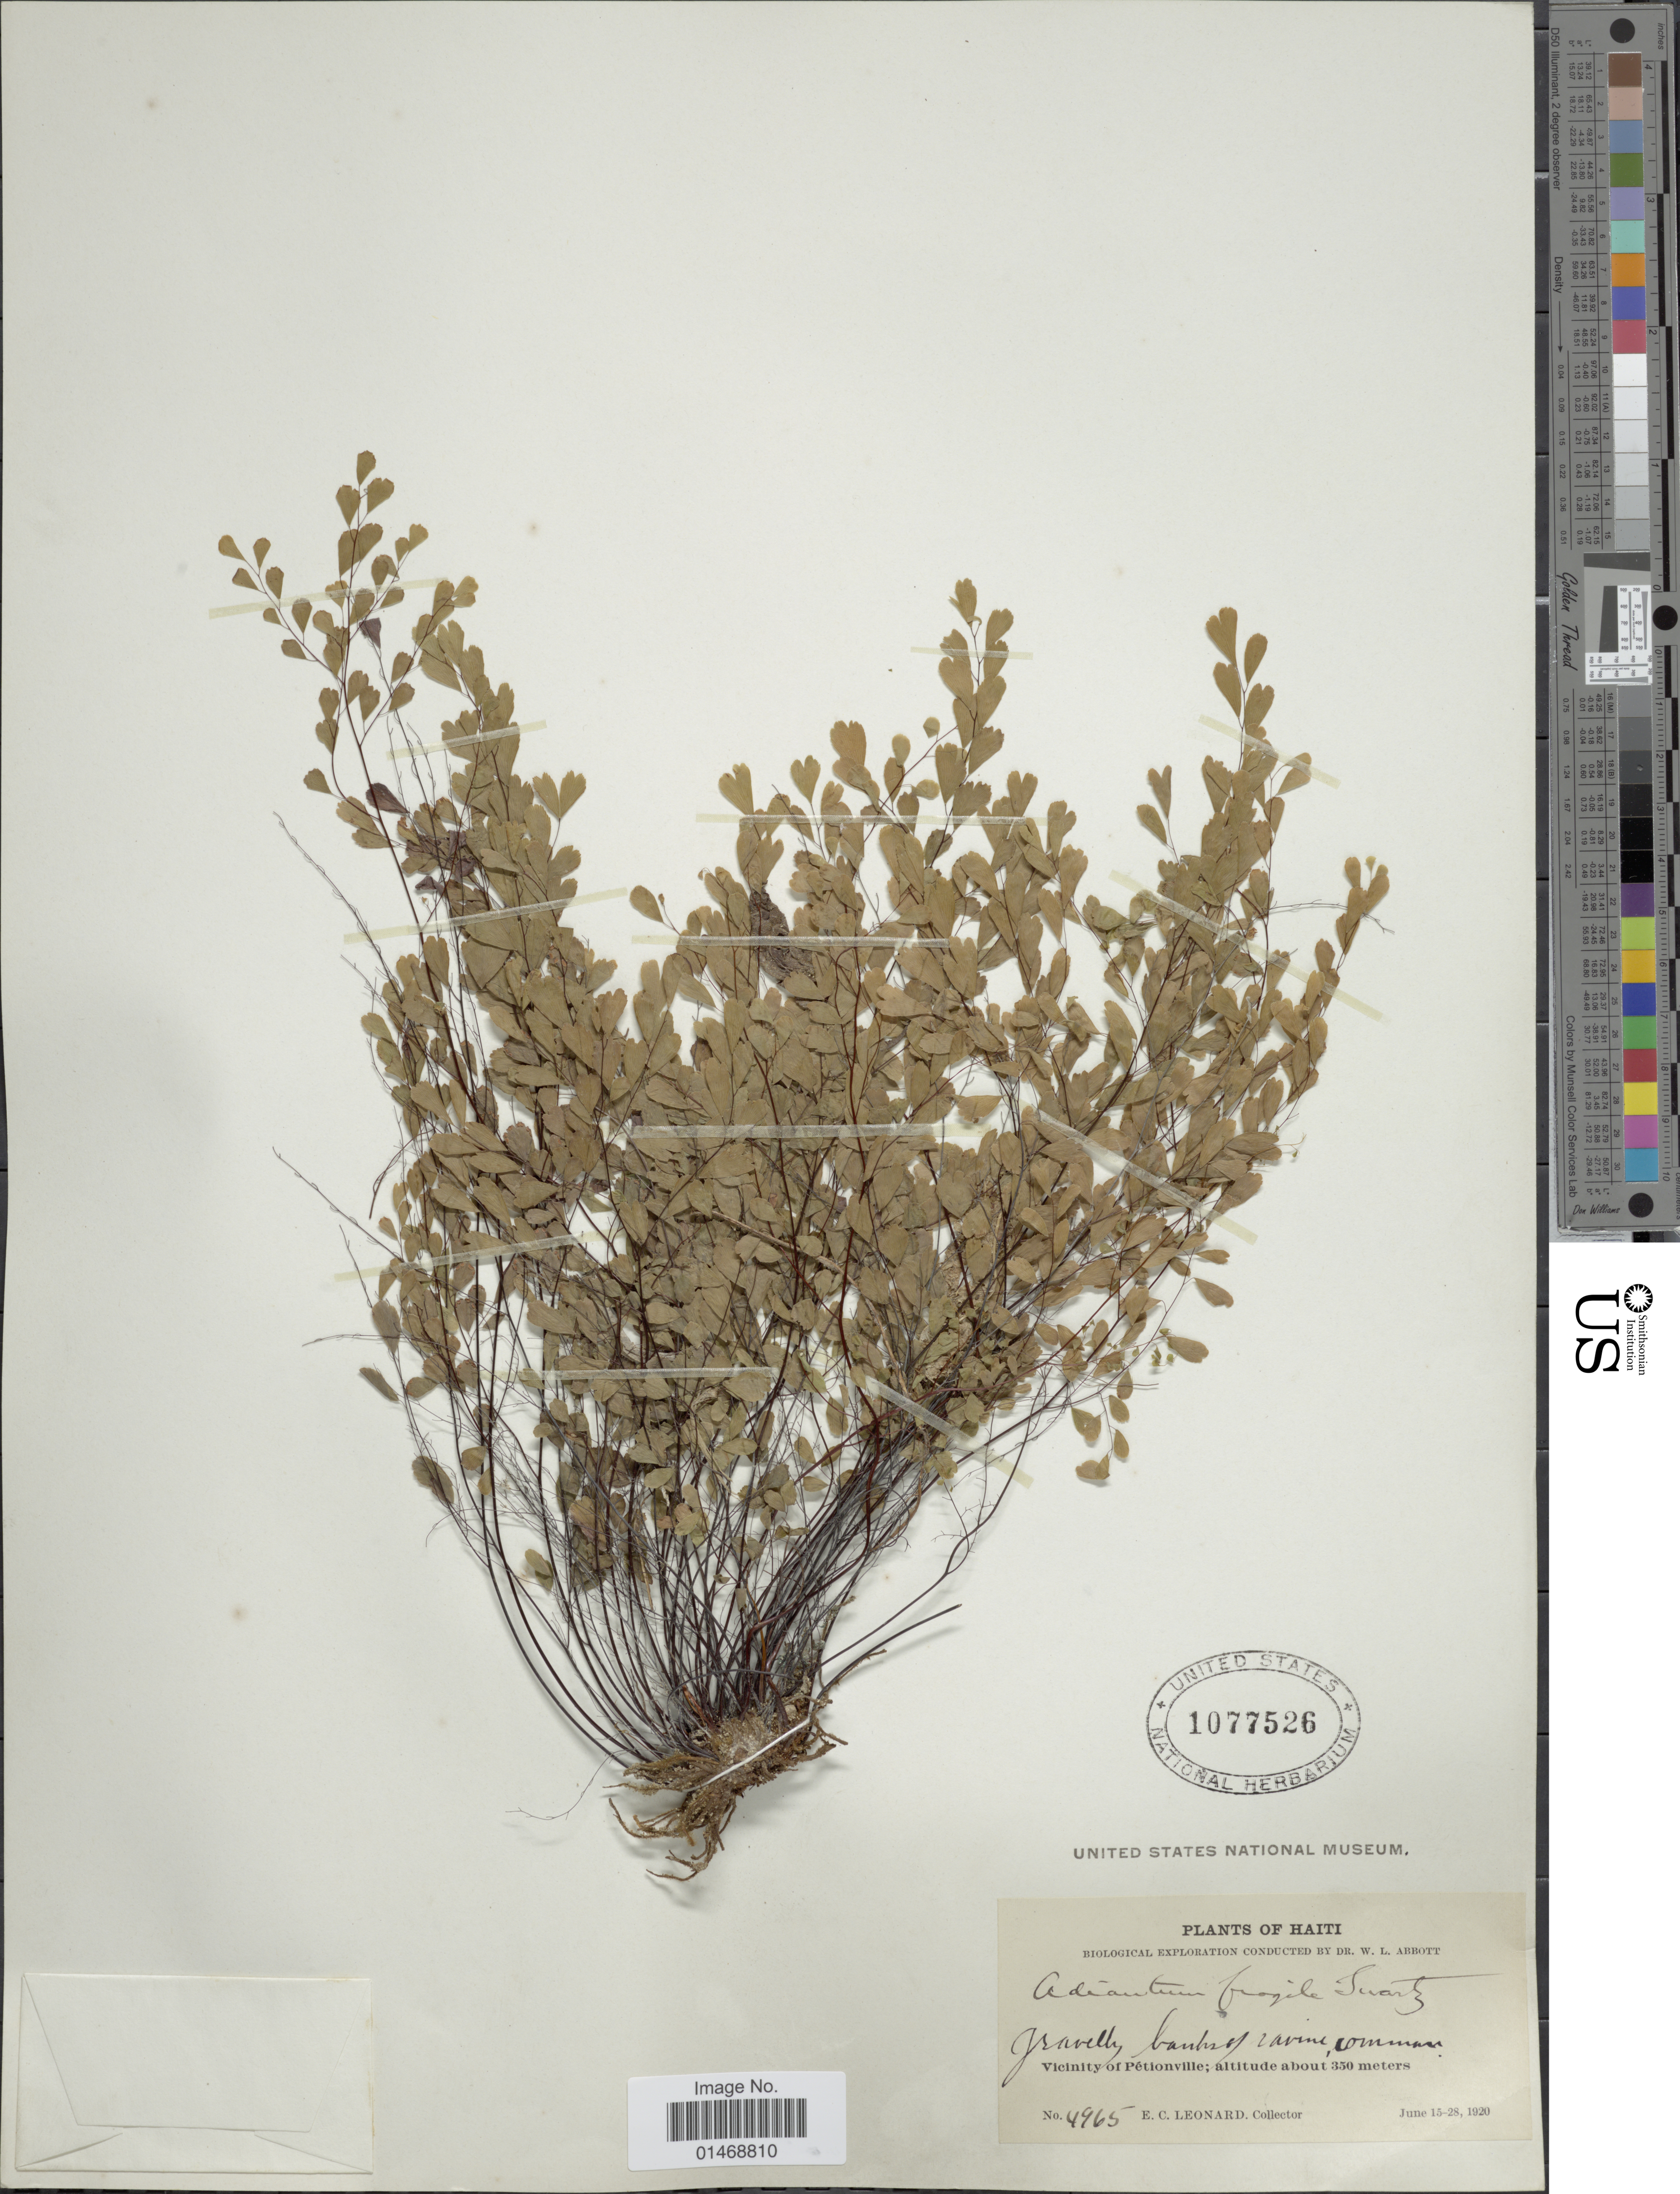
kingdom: Plantae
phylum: Tracheophyta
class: Polypodiopsida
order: Polypodiales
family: Pteridaceae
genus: Adiantum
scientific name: Adiantum fragile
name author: Sw.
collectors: A. Leonard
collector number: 4965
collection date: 1920-06-15/1920-06-28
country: Haiti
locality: Vicinity of Petionville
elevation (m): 350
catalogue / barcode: US 1077526